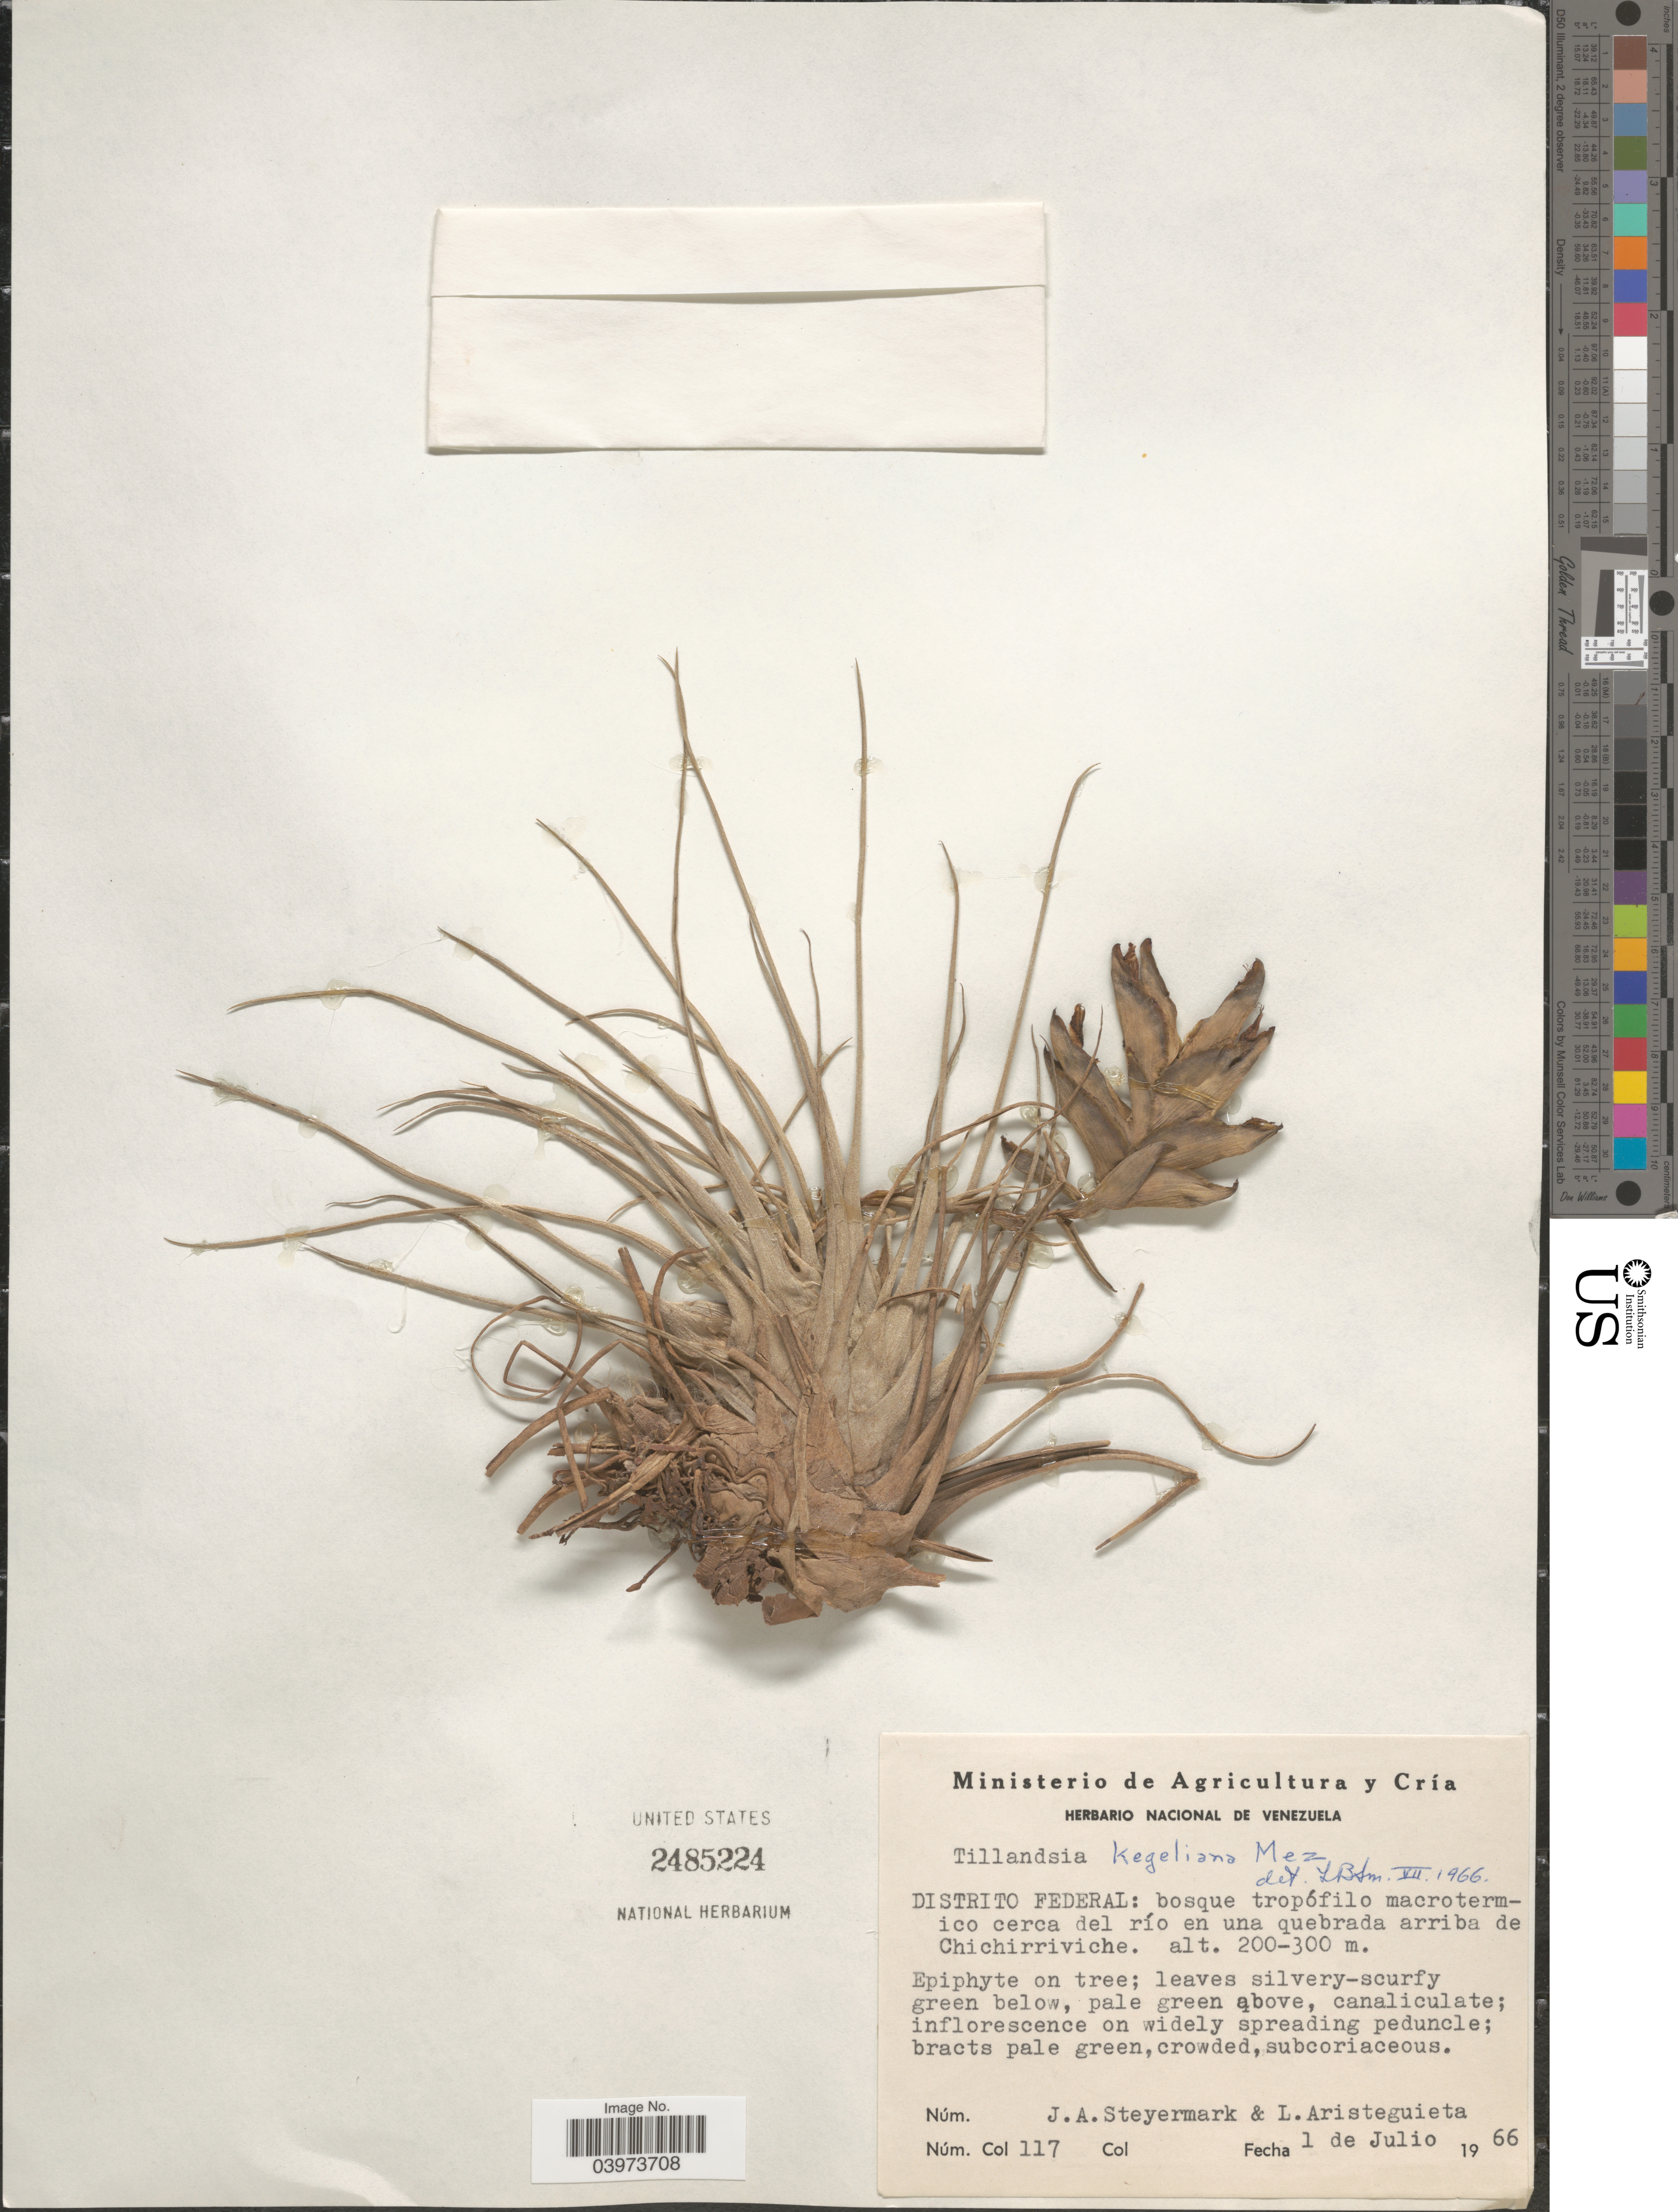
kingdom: Plantae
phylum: Tracheophyta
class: Liliopsida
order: Poales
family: Bromeliaceae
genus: Tillandsia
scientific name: Tillandsia kegeliana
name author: Mez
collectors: J. Steyermark & L. Aristeguieta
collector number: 117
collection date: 1966-07-01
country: Venezuela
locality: Distrito Federal: bosque tropófilo macrotermico cerca del río en una quebrada arriba de Chichirriviche.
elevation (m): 200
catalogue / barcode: US 2485224